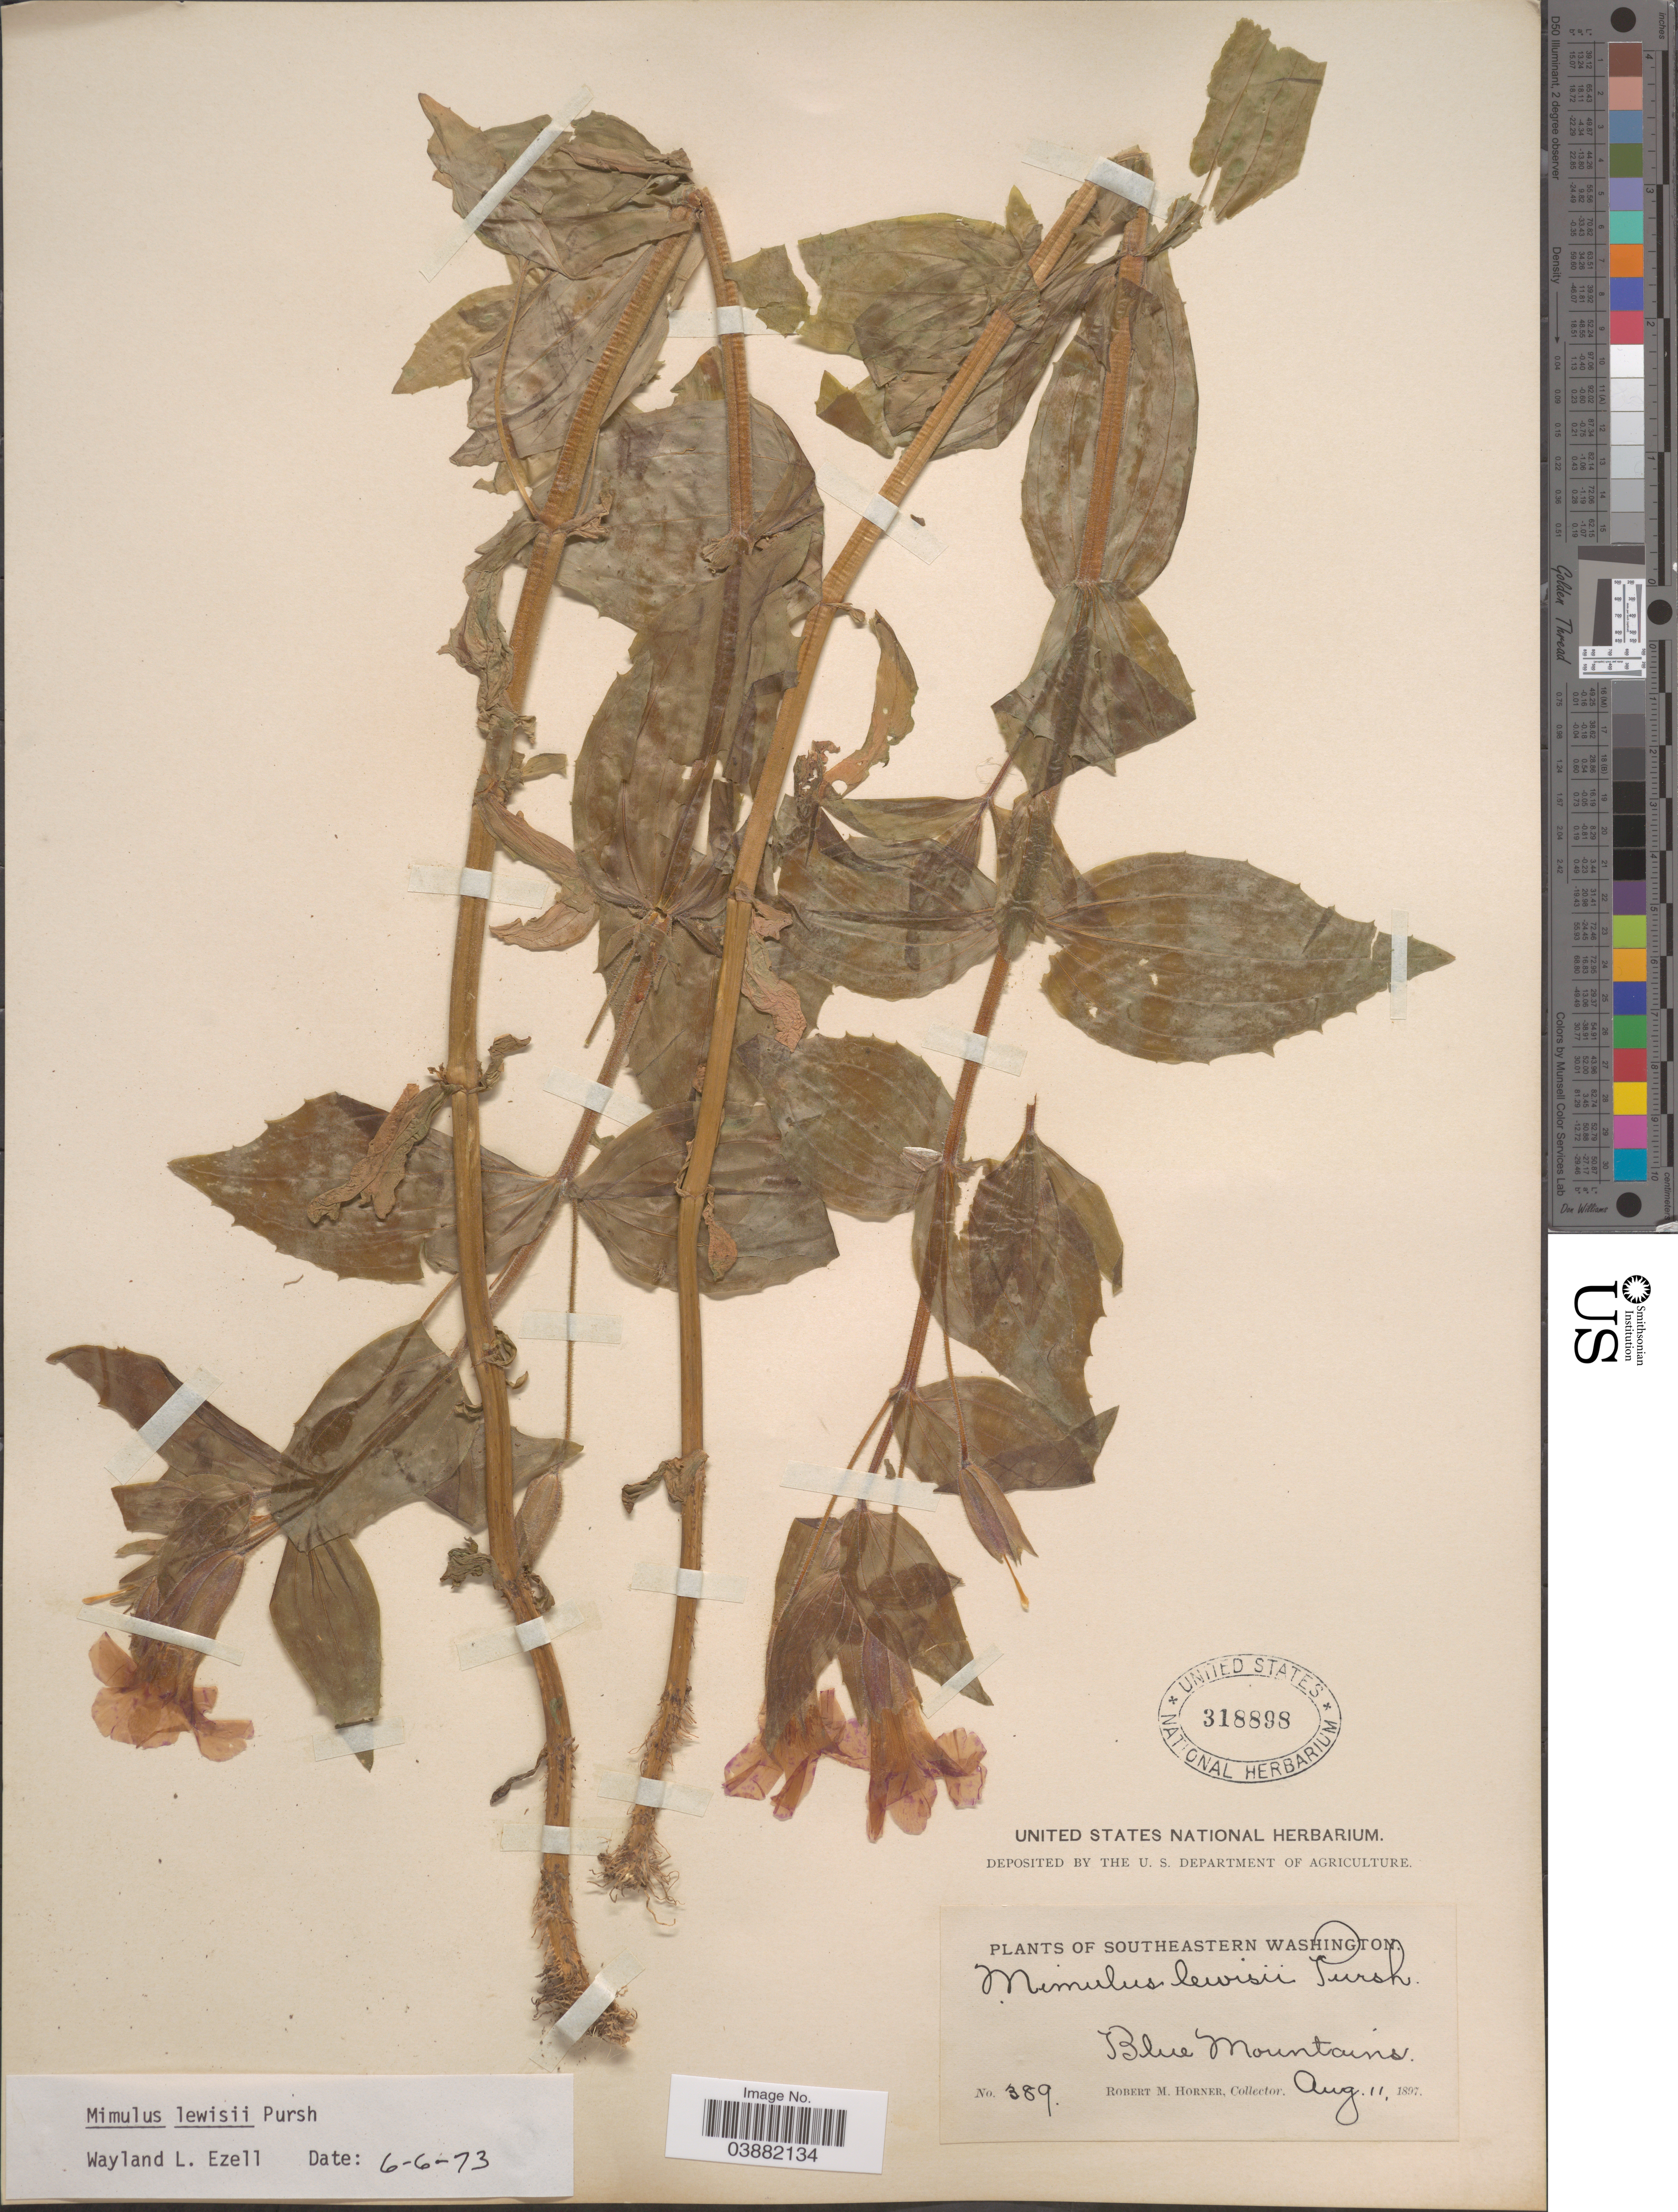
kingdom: Plantae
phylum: Tracheophyta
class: Magnoliopsida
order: Lamiales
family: Phrymaceae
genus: Mimulus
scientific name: Mimulus lewisii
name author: Pursh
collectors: R. Horner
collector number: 389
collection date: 1897-08-11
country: United States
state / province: Washington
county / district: Clallam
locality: Southeastern Washington. Blue Mountains.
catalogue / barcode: US 318898